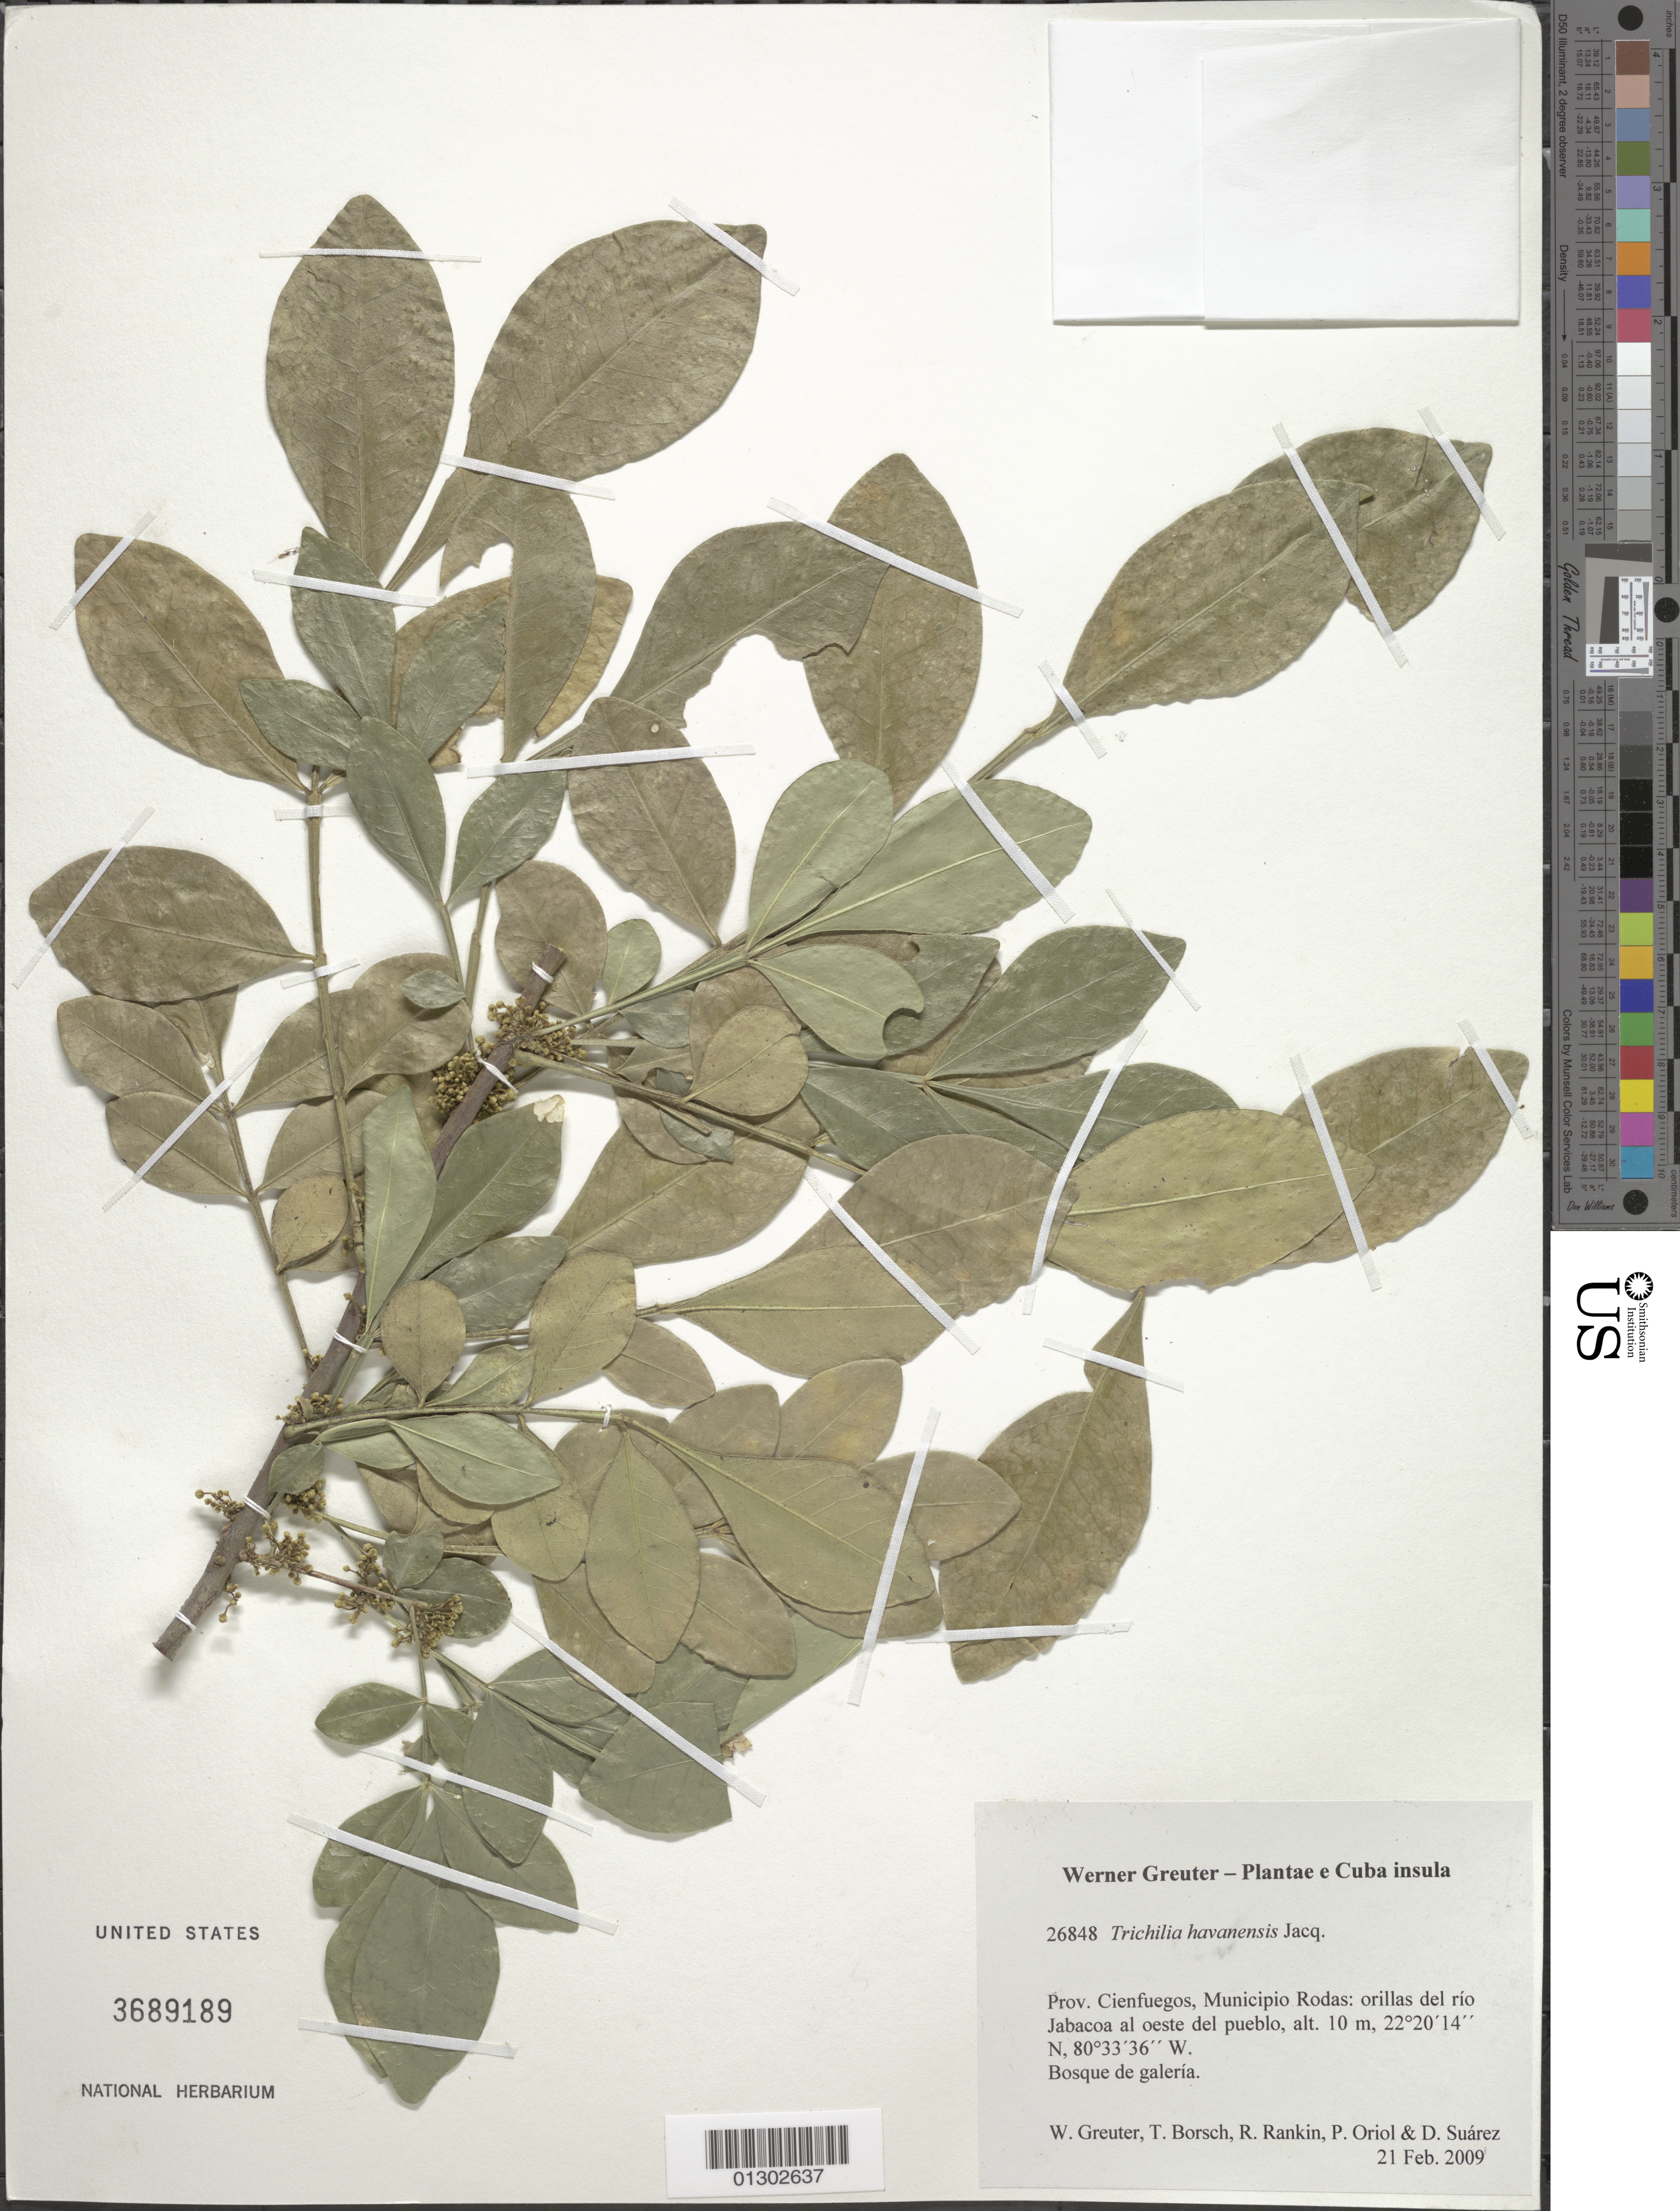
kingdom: Plantae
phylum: Tracheophyta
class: Magnoliopsida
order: Sapindales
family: Meliaceae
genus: Trichilia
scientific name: Trichilia havanensis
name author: Jacq.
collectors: W. R. Greuter, T. Borsch, R. Rankin Rodriguez, P. Oriol & D. Suárez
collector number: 26848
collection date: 2009-02-21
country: Cuba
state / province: Cienfuegos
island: Cuba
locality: Municipio Rodas: orillas del río Jabacoa al oeste del pueblo.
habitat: Bosque de galería.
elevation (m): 10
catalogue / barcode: US 3689189